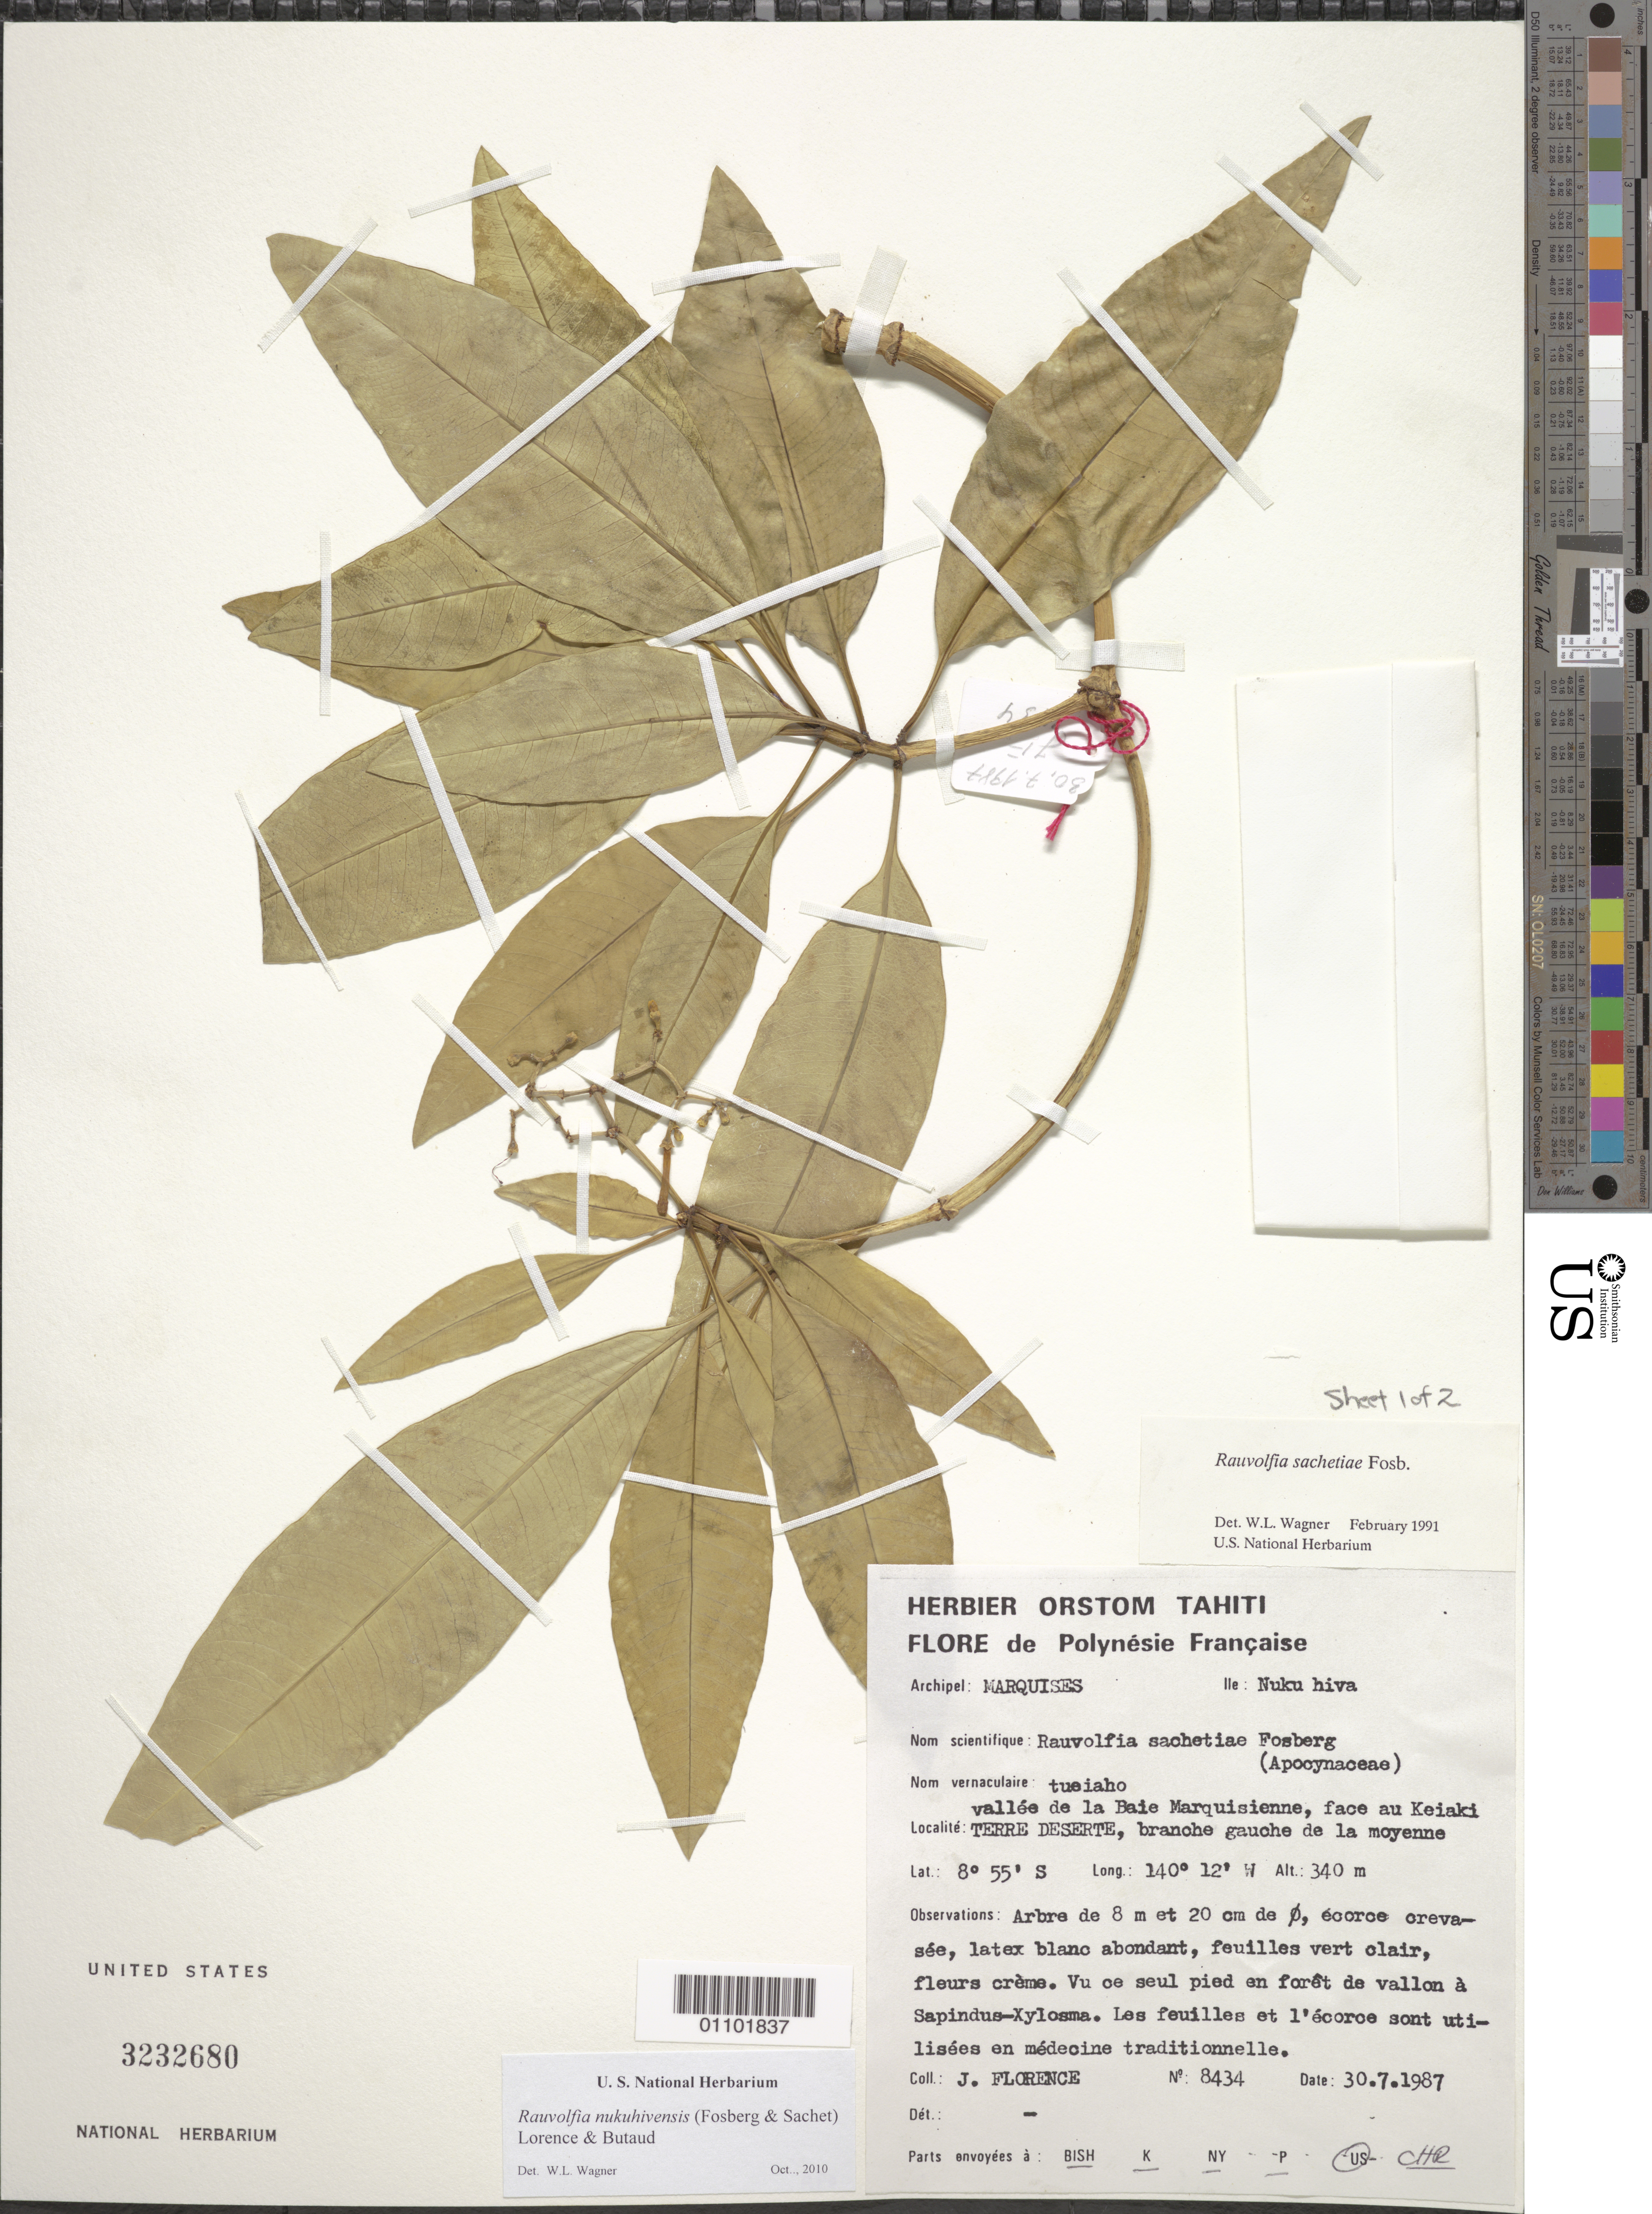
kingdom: Plantae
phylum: Tracheophyta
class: Magnoliopsida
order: Gentianales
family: Apocynaceae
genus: Rauvolfia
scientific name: Rauvolfia nukuhivensis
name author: (Fosberg & Sachet) Lorence & Butaud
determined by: Wagner, W. L., (BOT), Smithsonian Institution - National Museum of Natural History (UNITED STATES)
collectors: J. Florence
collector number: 8434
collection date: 1987-07-30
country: French Polynesia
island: Nuku Hiva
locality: Terre Deserte, branche gauche de la moyenne vallée de la Baie Marquisienne, face au Keiaki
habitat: Vu ce seul pied en forêt de vallon à Sapindus, Xylosma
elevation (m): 340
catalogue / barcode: US 3232680